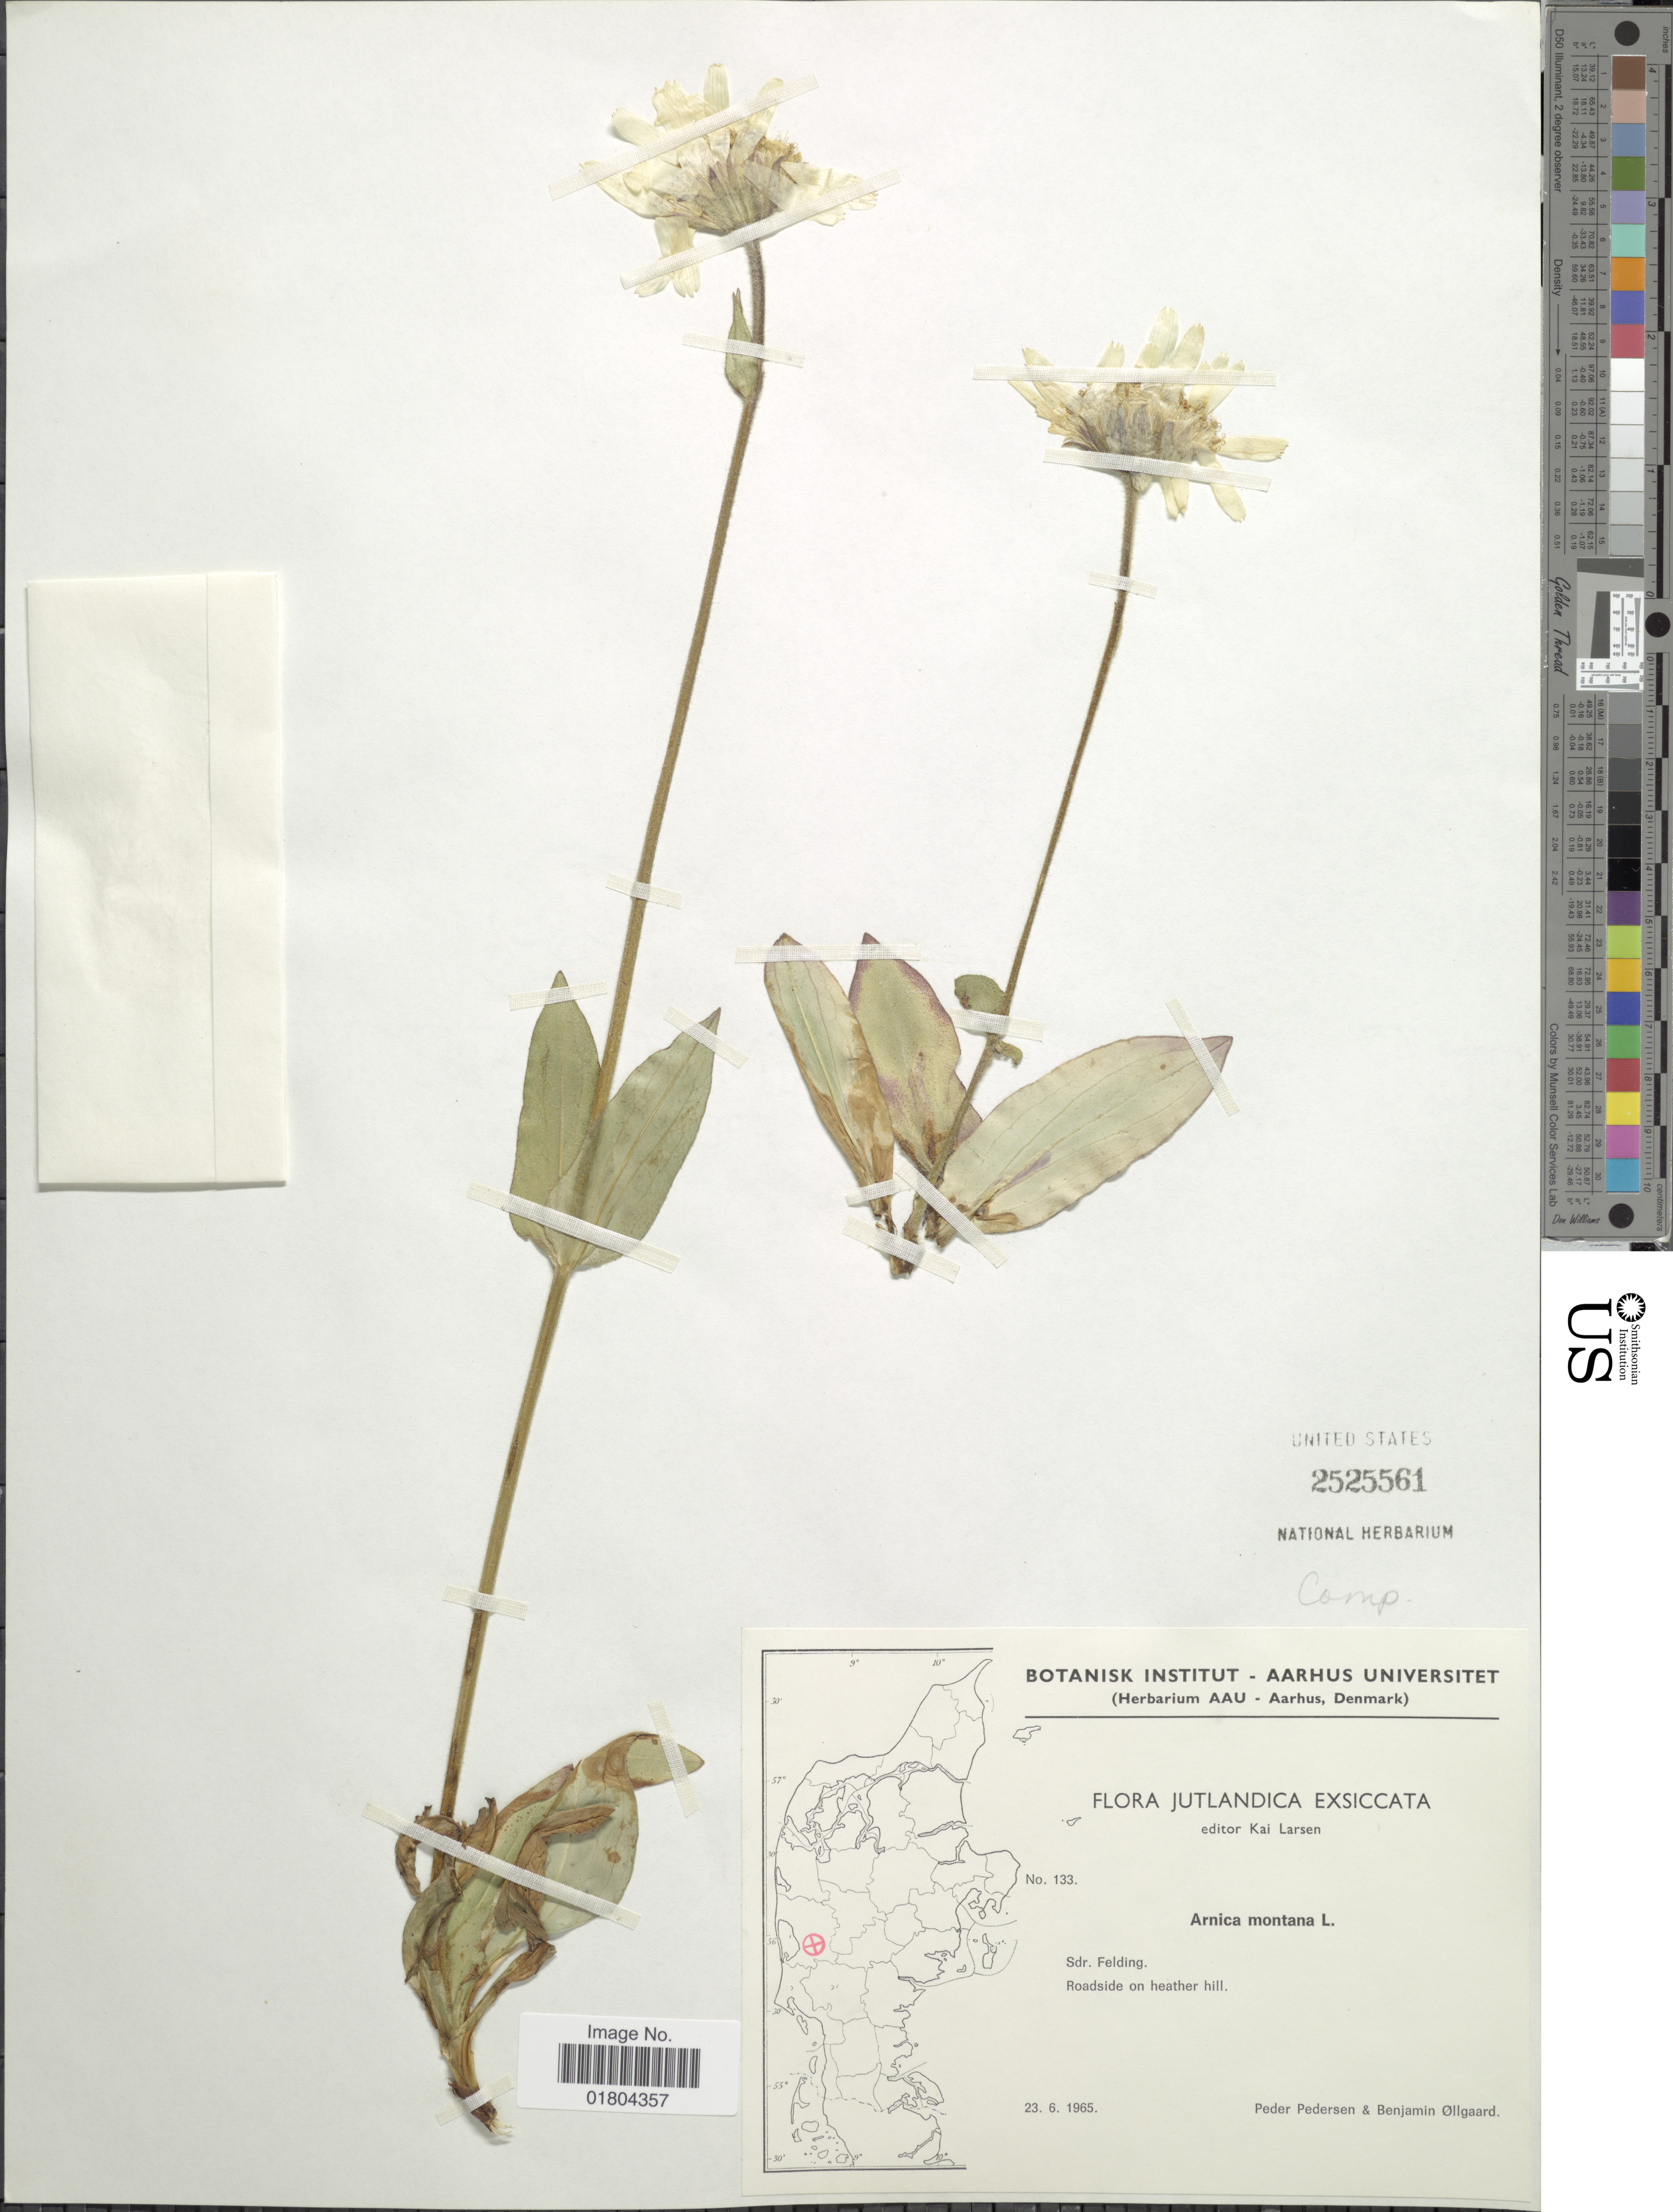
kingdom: Plantae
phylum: Tracheophyta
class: Magnoliopsida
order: Asterales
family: Asteraceae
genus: Arnica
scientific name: Arnica montana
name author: L.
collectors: P. Pedersen & B. Øllgaard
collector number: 133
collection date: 1965-06-23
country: Denmark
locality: Jutlandica, Sdr. Felding. Roadside on heather hill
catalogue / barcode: US 2525561